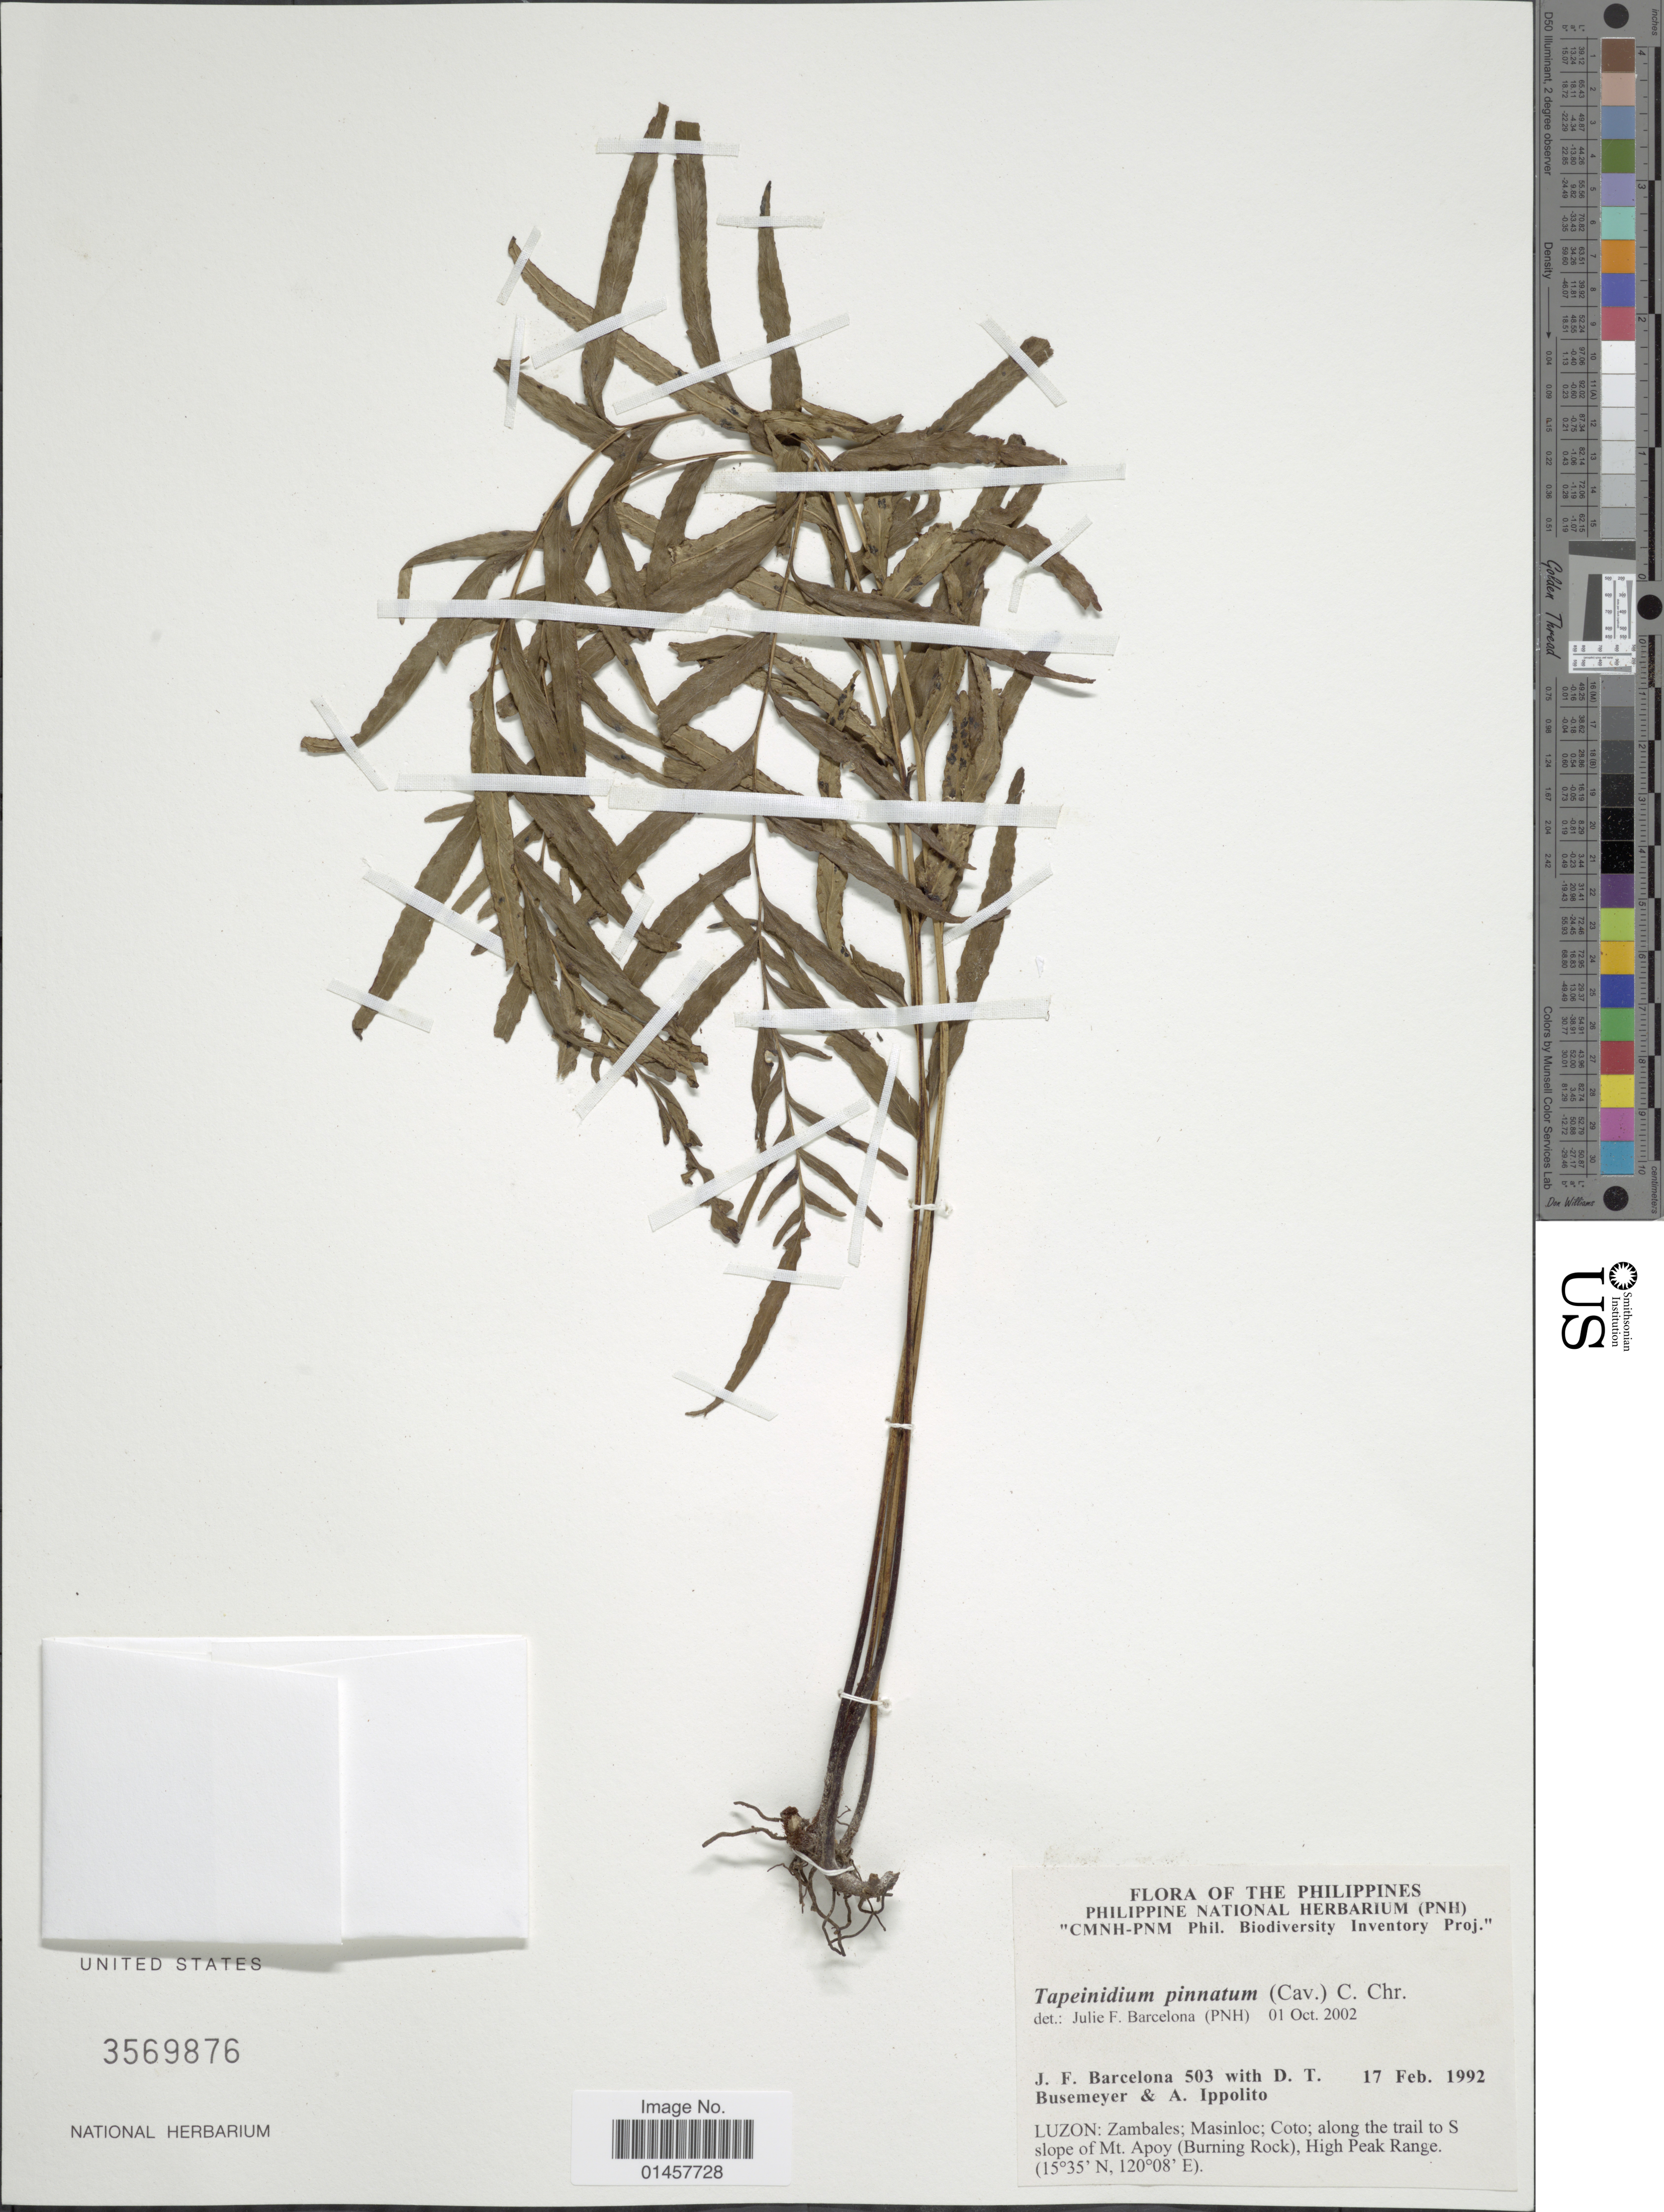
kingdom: Plantae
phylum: Tracheophyta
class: Polypodiopsida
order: Polypodiales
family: Lindsaeaceae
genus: Tapeinidium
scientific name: Tapeinidium pinnatum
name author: (Cav.) C. Chr.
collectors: J. F. Barcelona, D. Busemeyer & A. Ippolito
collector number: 503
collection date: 1992-02-17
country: Philippines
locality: Luzon: Zambales: Masinloc; Coto; along the trail to S slope of Mt. Apoy(Burning Rock), High Peak Range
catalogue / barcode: US 3569876